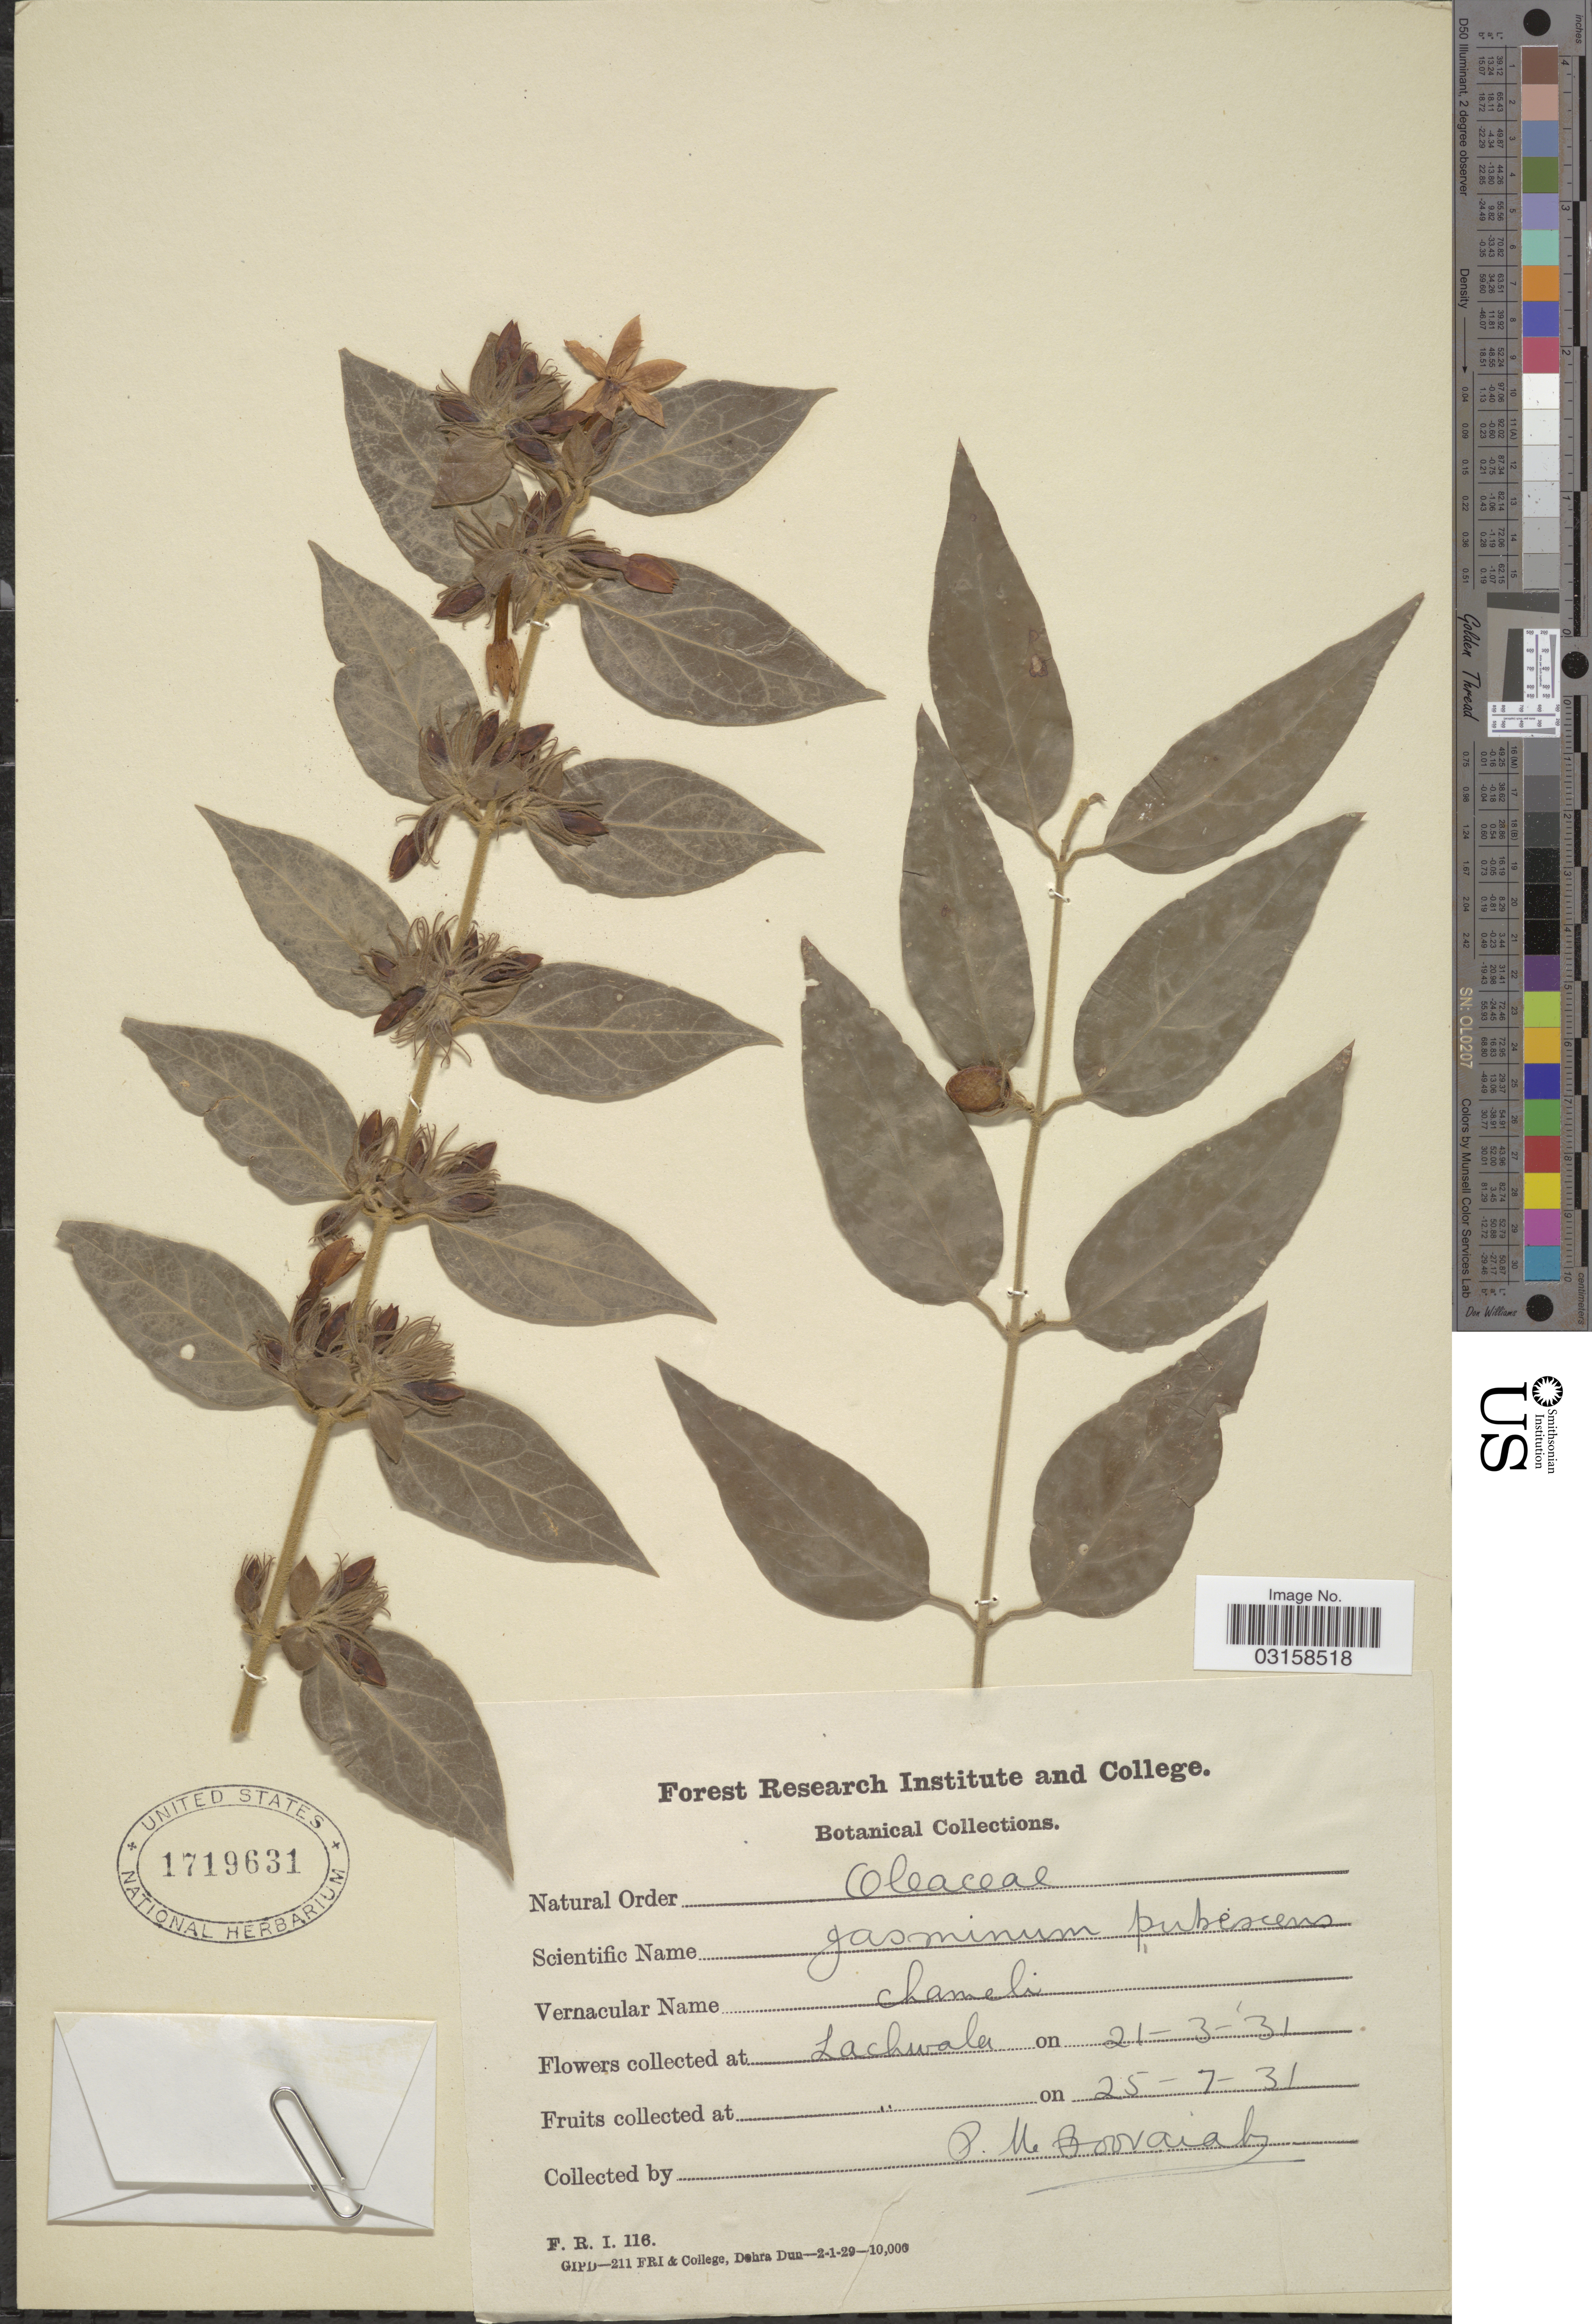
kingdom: Plantae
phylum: Tracheophyta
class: Magnoliopsida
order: Lamiales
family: Oleaceae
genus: Jasminum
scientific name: Jasminum multiflorum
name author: (Burm. f.) Andrews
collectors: P. Pooraiah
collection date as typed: Transcribed d/m/y: 21/3/31 to 25/7/31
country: India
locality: Lachwala.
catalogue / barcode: US 1719631